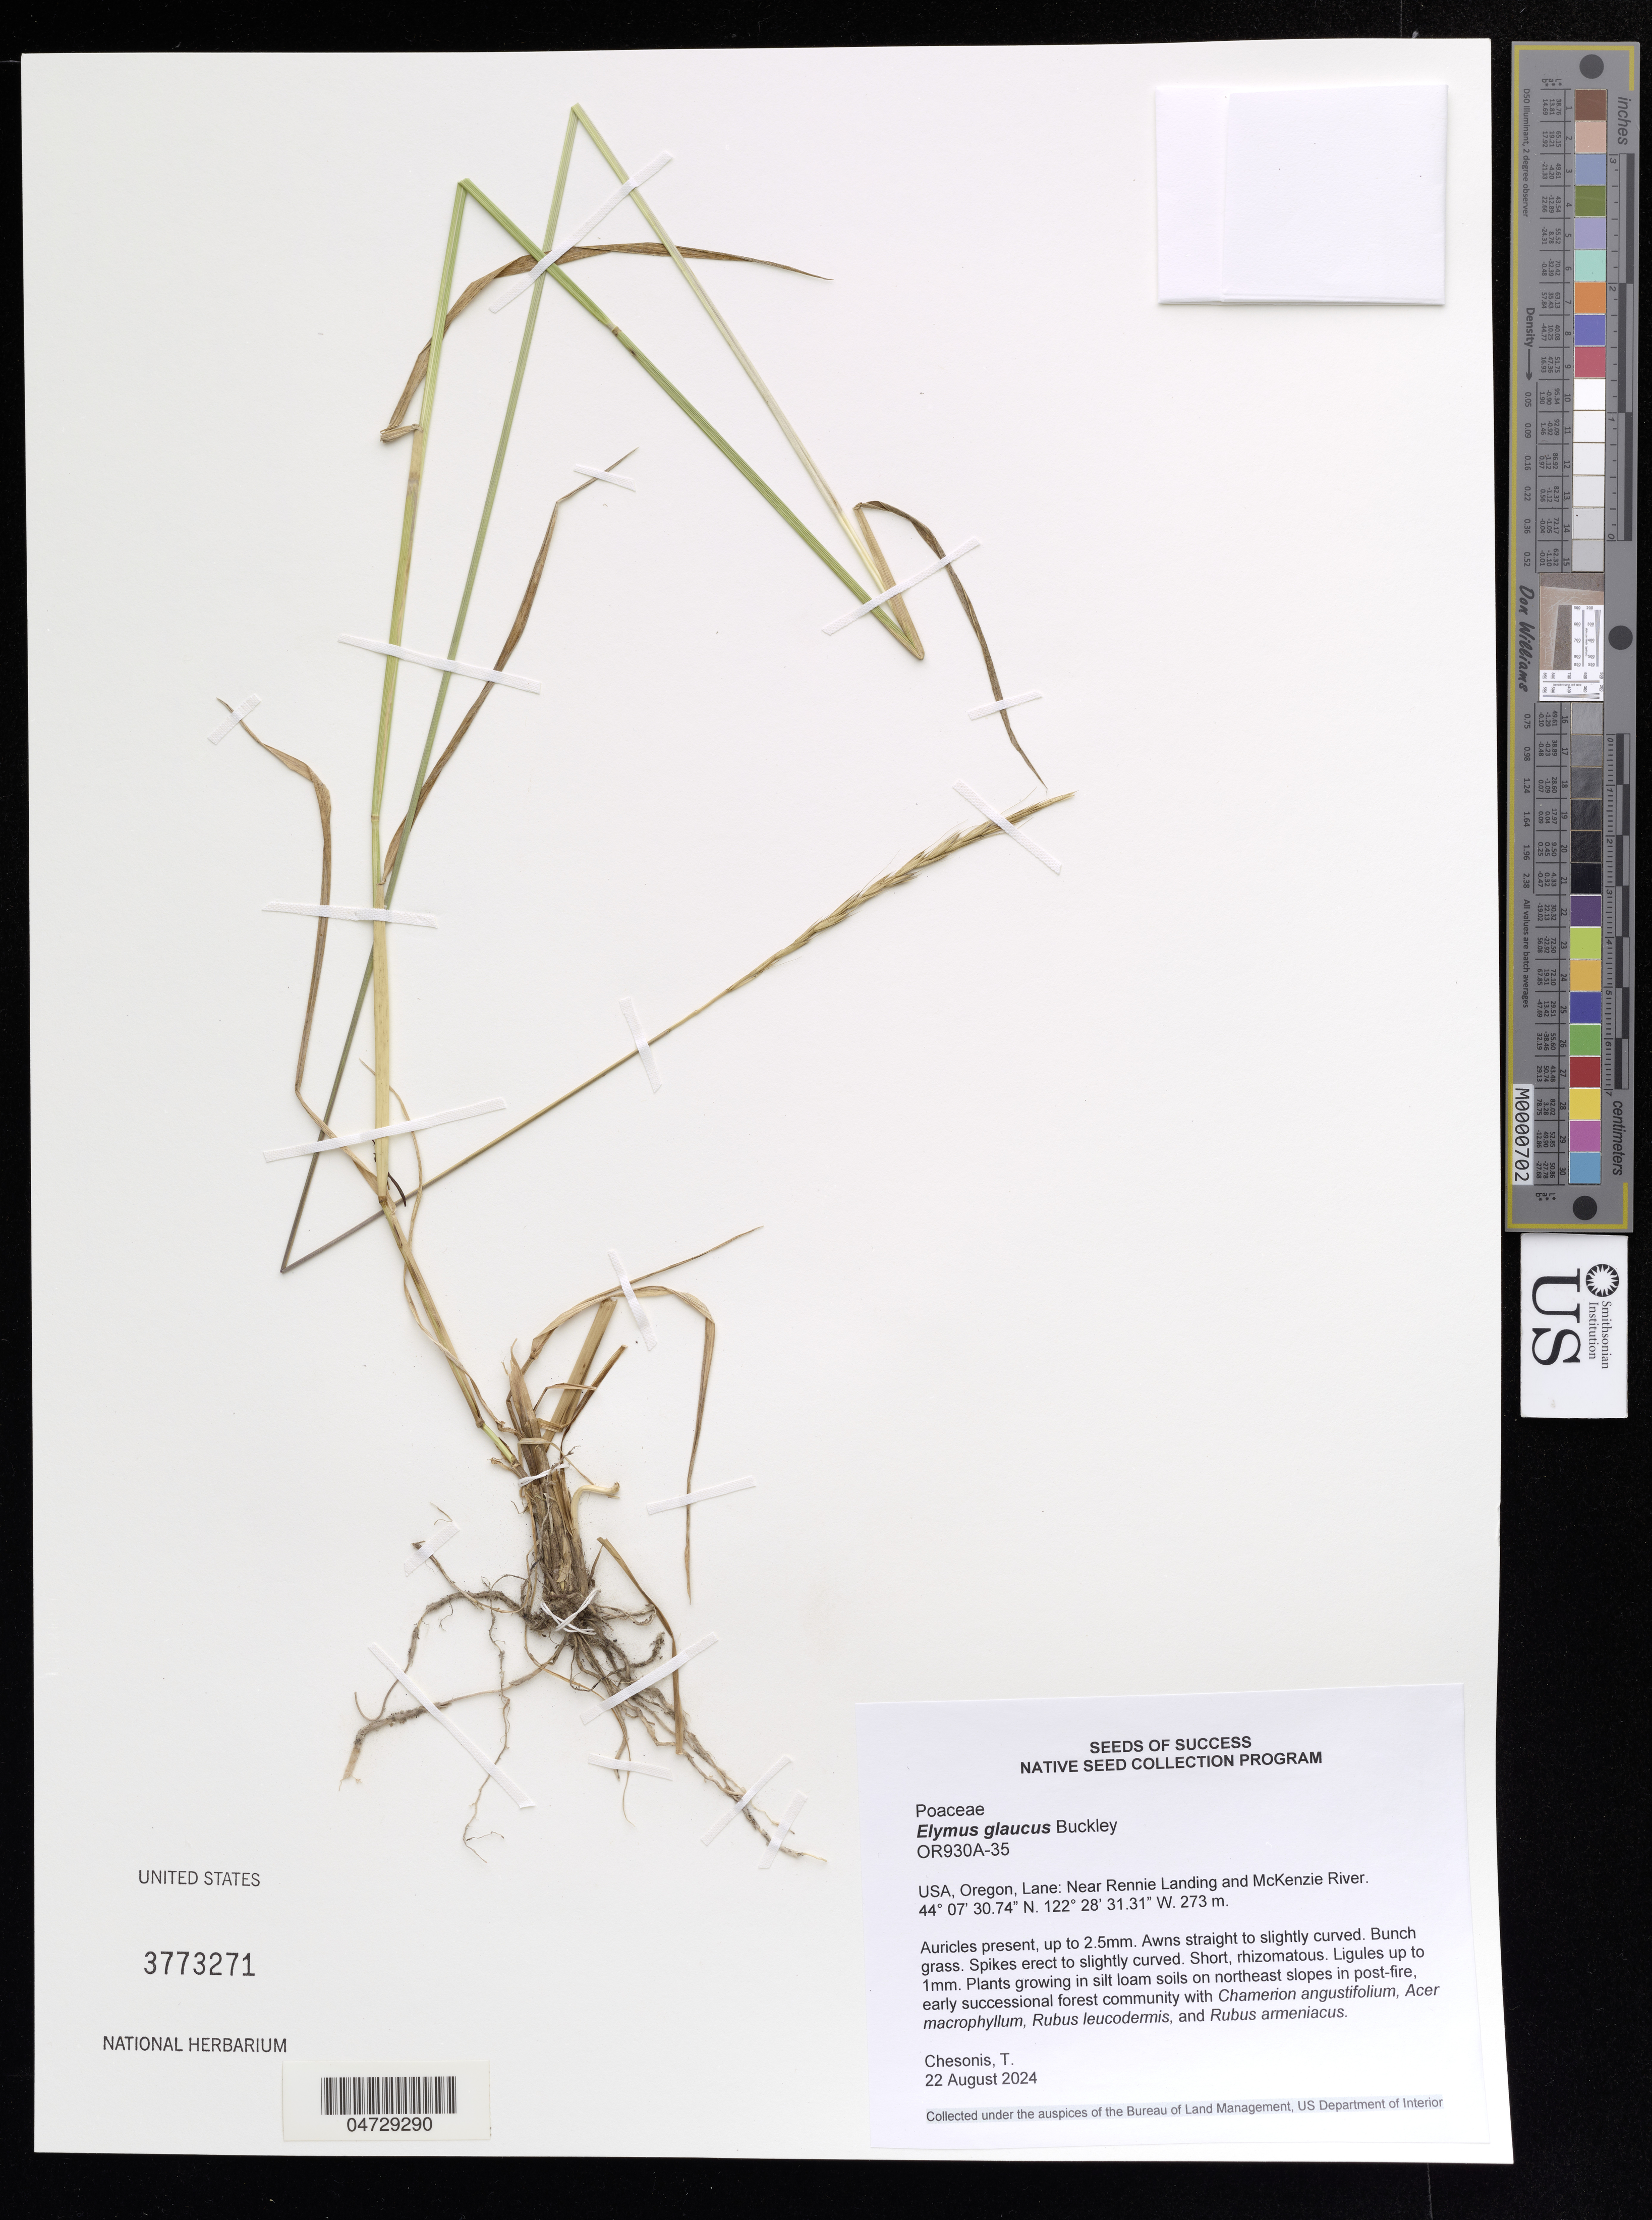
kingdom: Plantae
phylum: Tracheophyta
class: Liliopsida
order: Poales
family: Poaceae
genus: Elymus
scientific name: Elymus glaucus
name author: Buckley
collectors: T. Chesonis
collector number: OR930A-35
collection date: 2024-08-22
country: United States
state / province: Oregon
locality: Lane: Near Rennie Landing and McKenzie River.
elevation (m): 273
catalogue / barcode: US 3773271